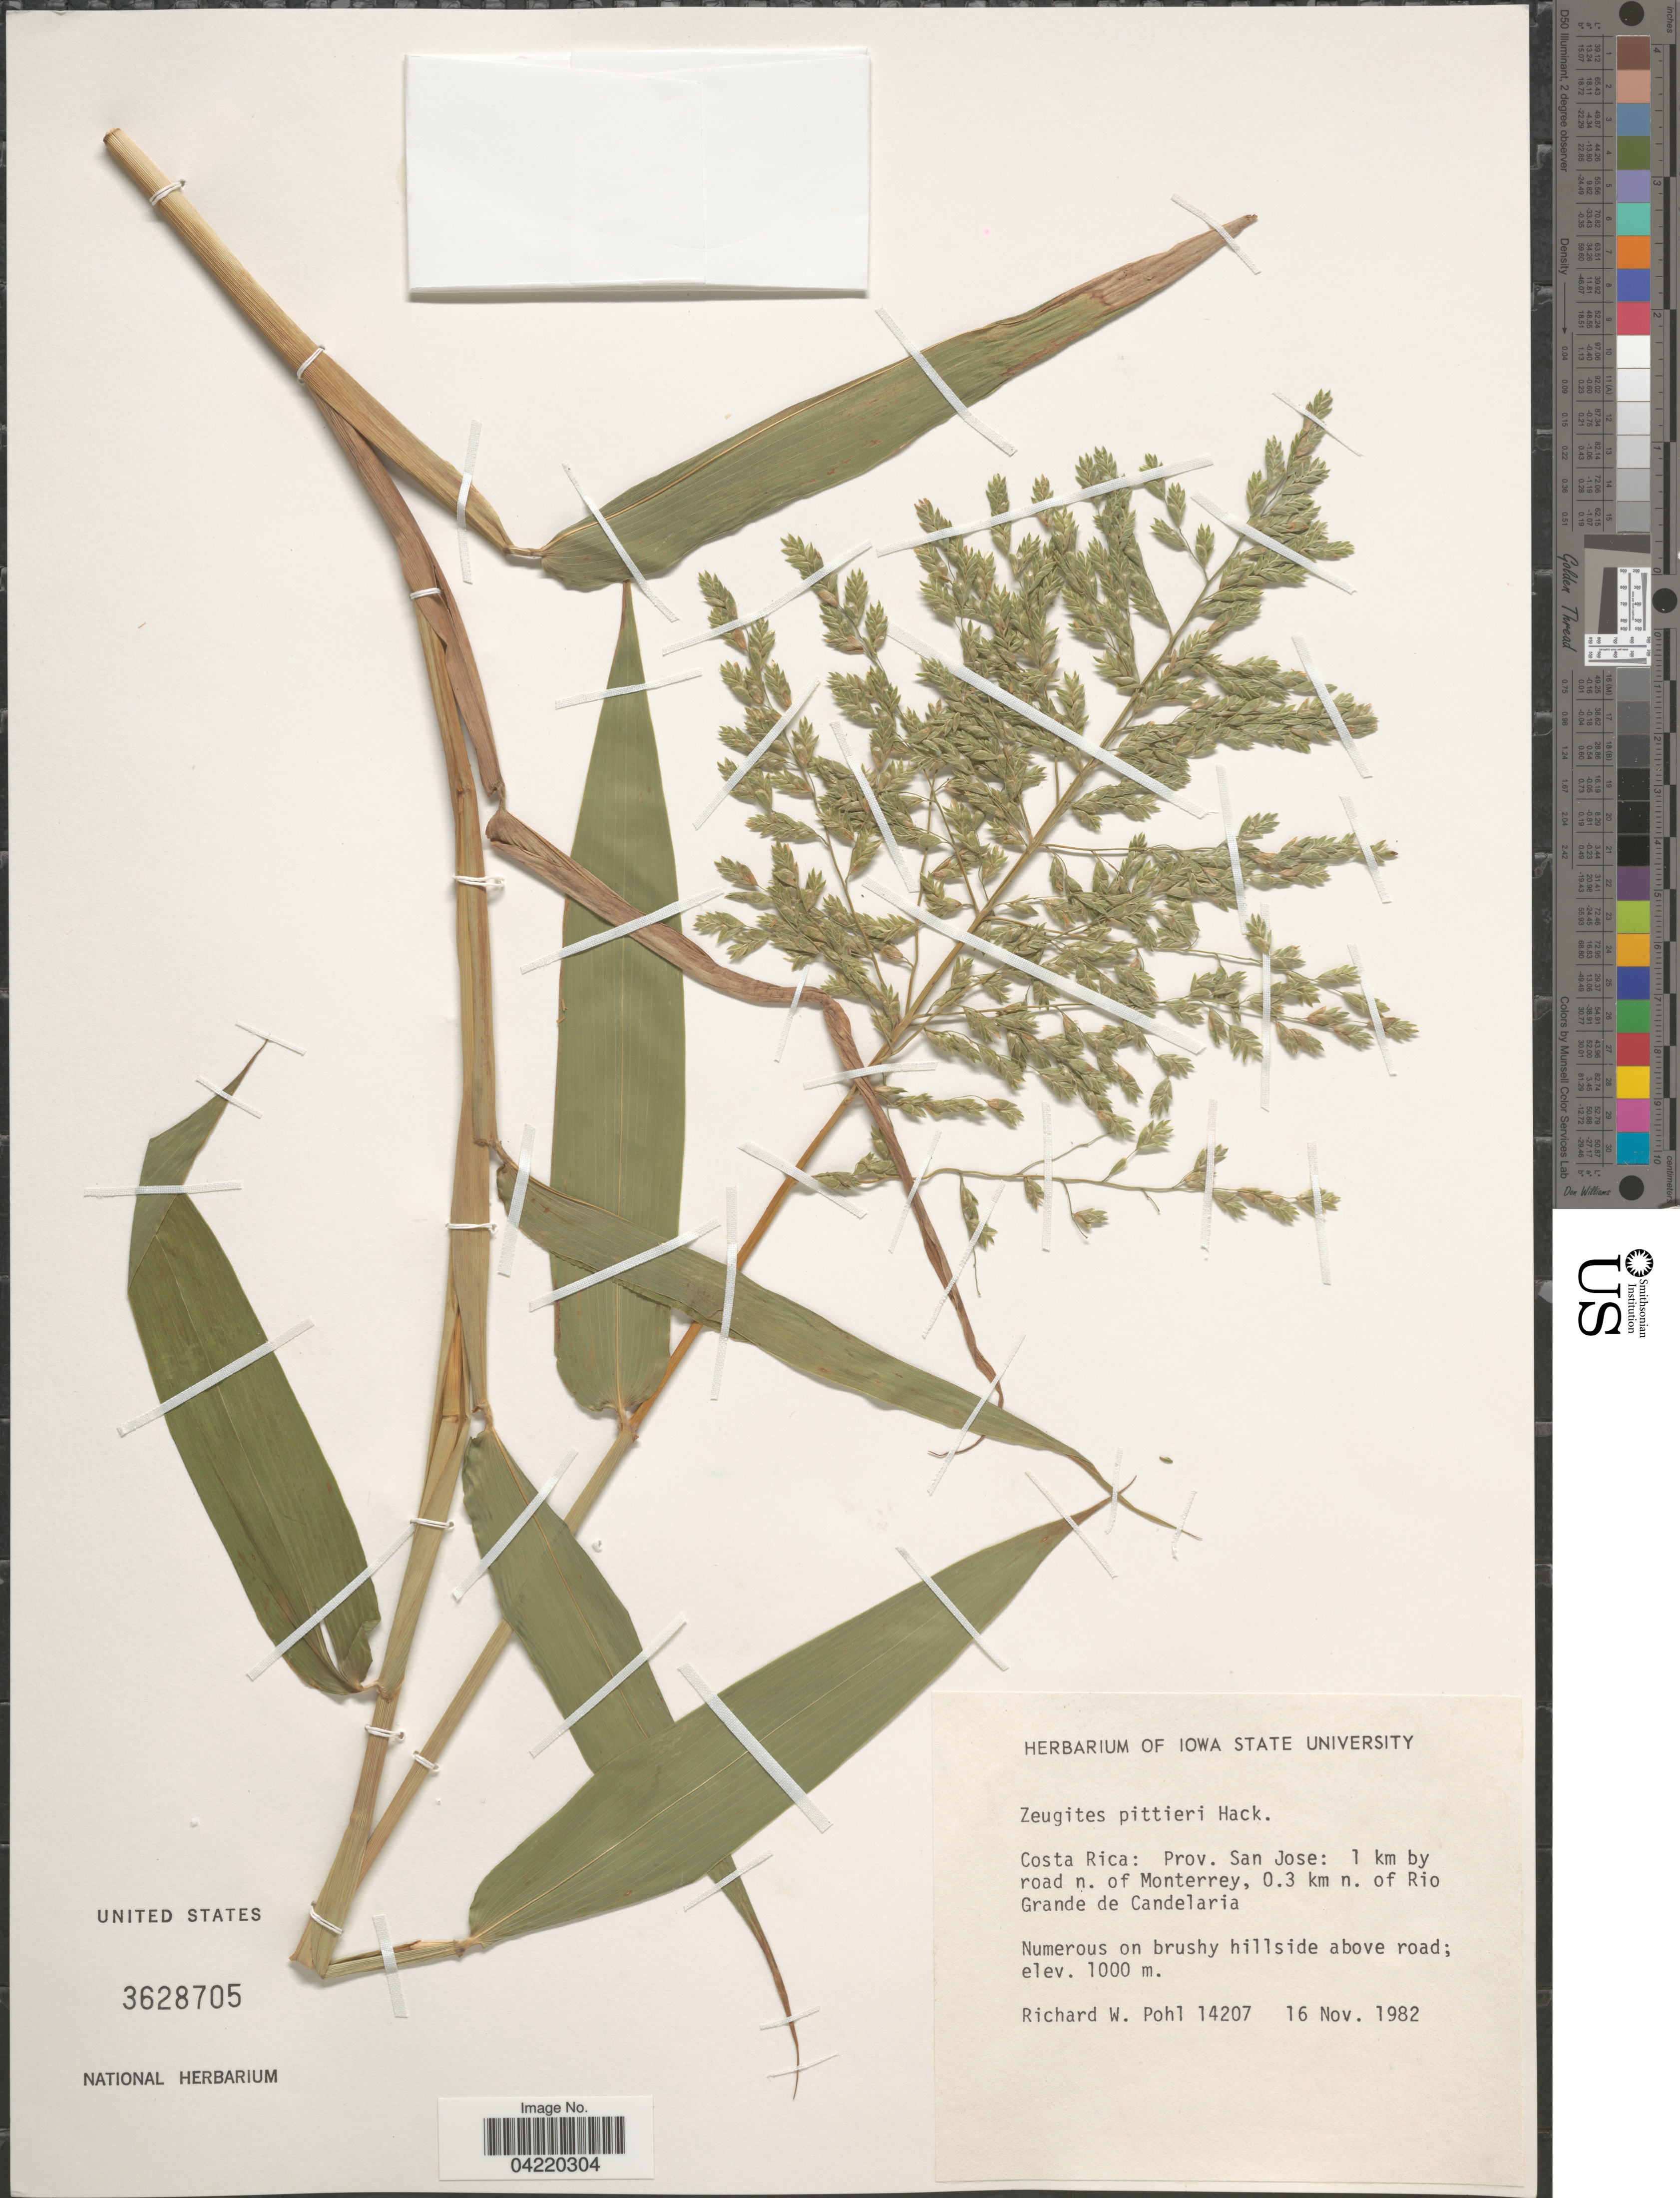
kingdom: Plantae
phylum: Tracheophyta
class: Liliopsida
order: Poales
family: Poaceae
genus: Zeugites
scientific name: Zeugites pittieri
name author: Hack.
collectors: R. W. Pohl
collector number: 14207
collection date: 1982-11-16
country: Costa Rica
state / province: San José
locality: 1 km by road n. of Monterrey, 0.3 km n. of Rio Grande de Candelaria.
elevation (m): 1000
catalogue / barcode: US 3628705